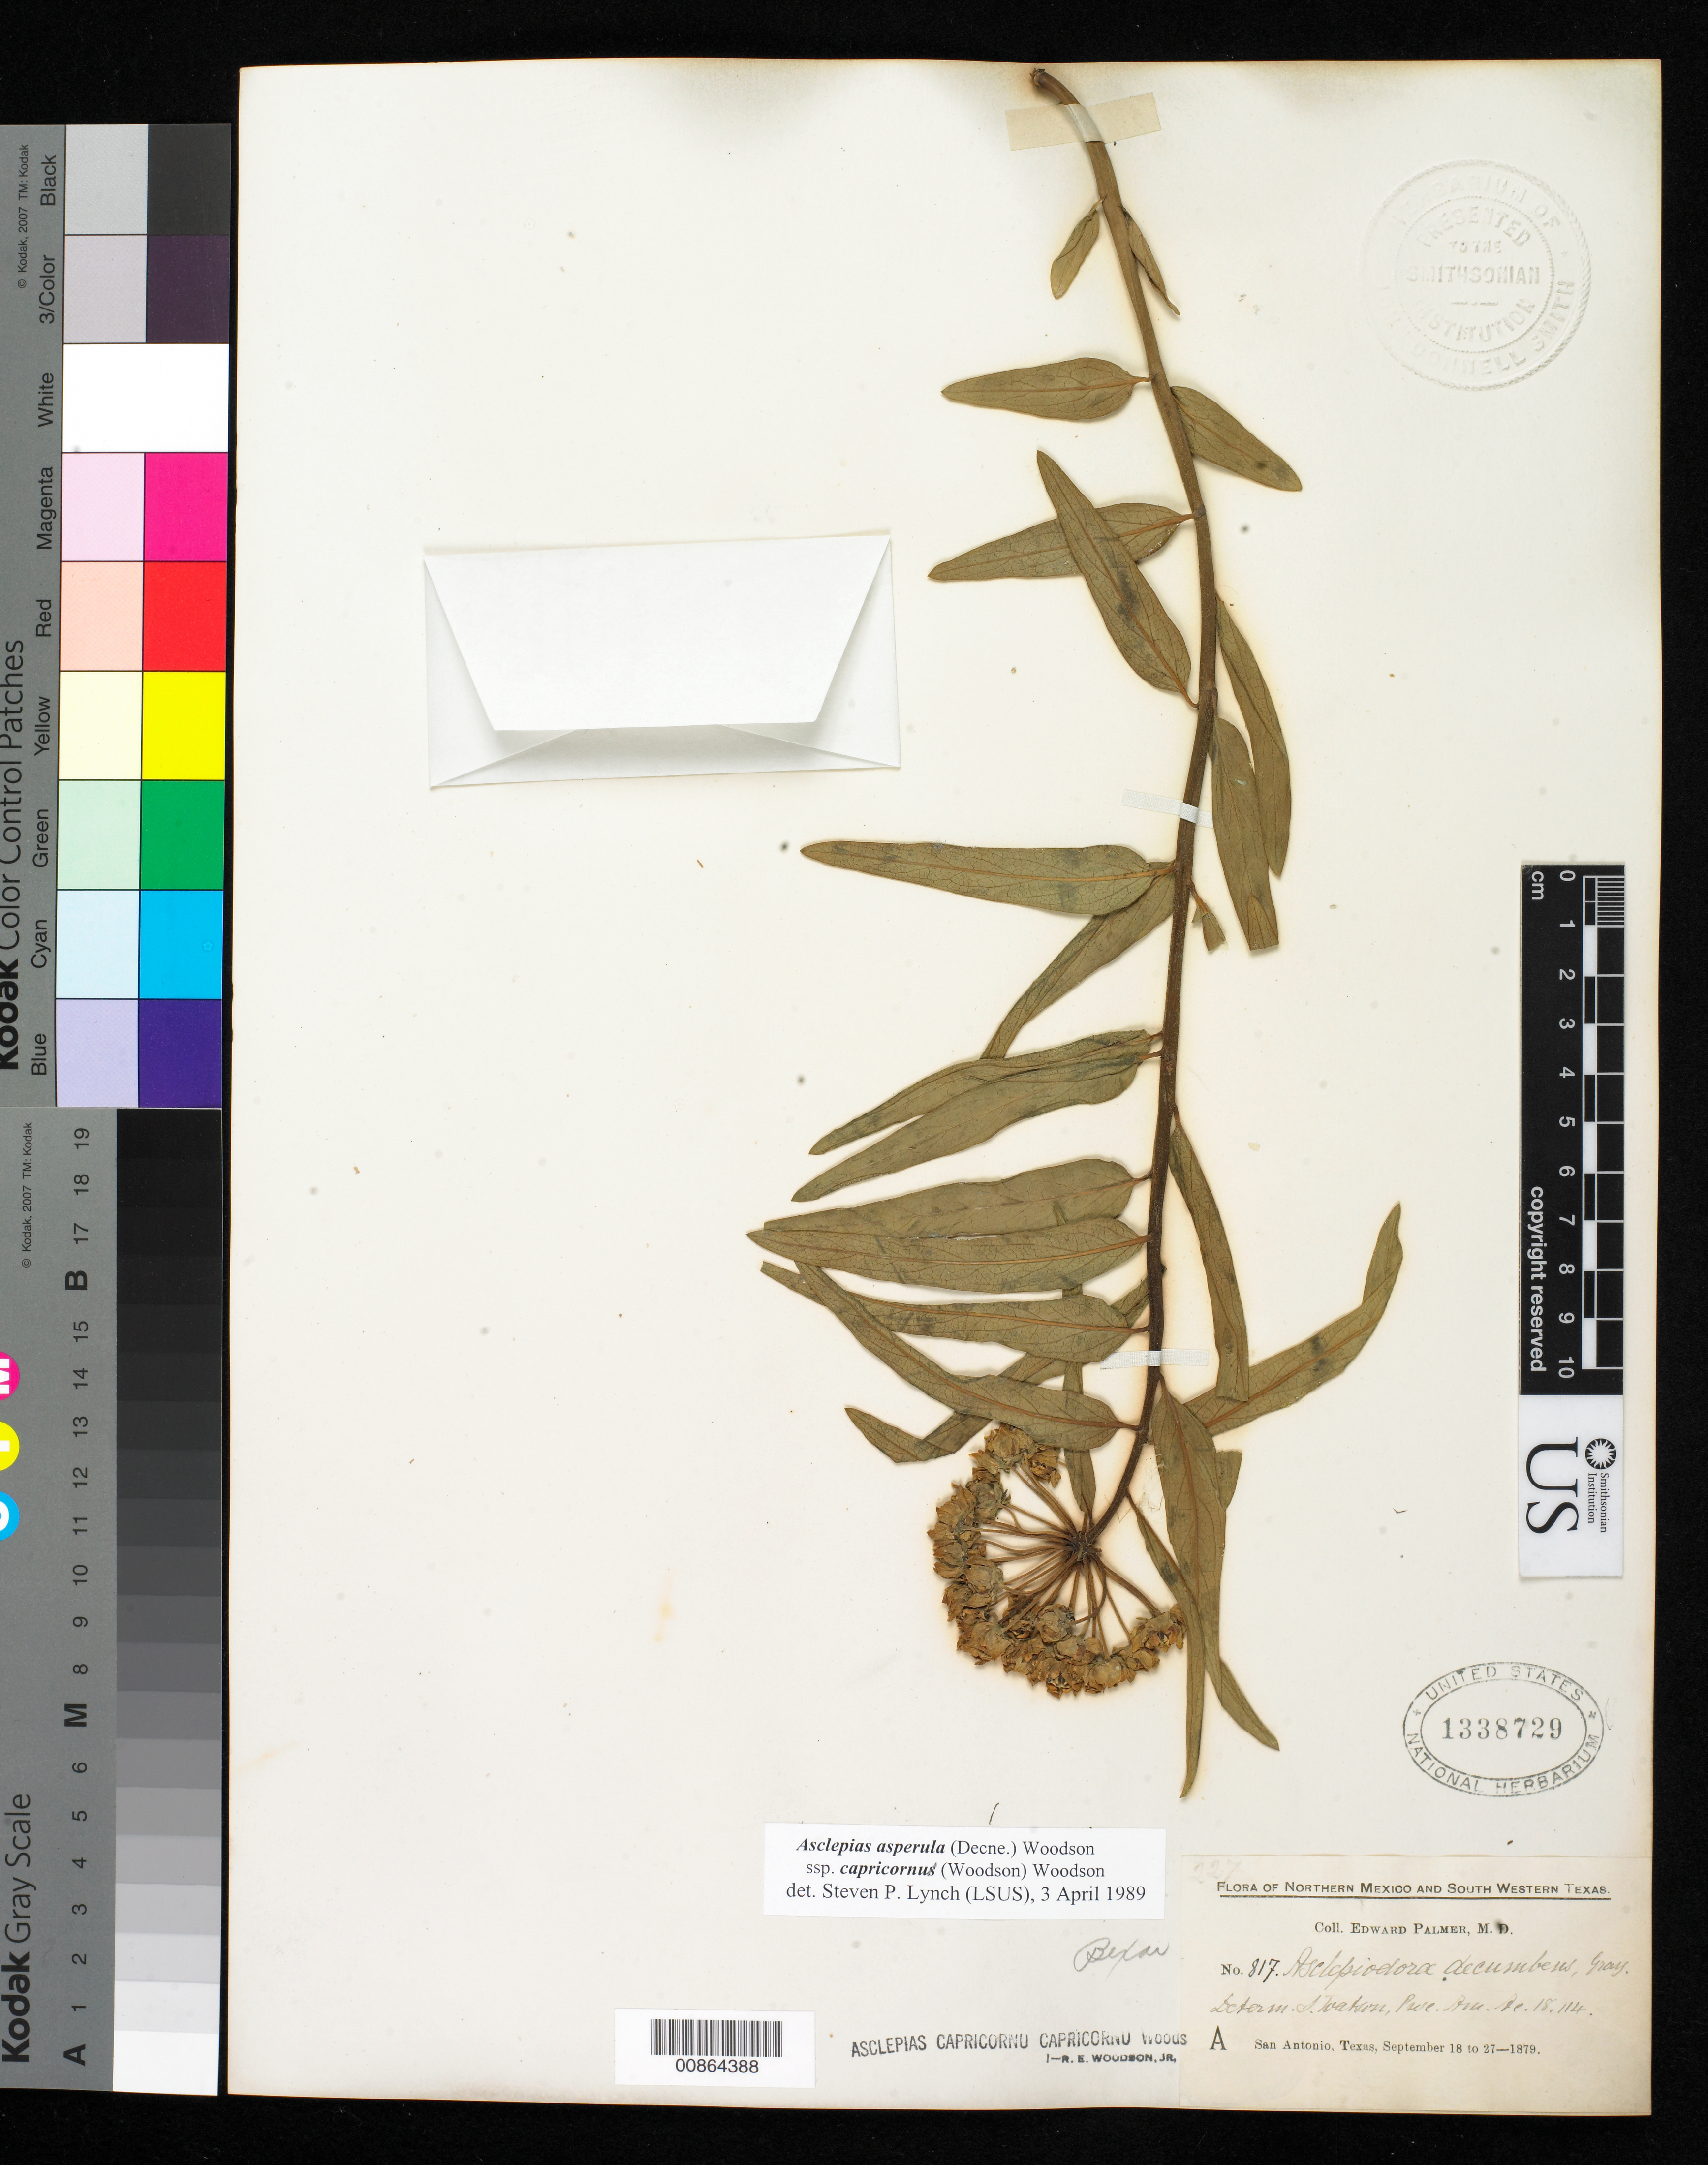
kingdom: Plantae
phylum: Tracheophyta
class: Magnoliopsida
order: Gentianales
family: Apocynaceae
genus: Asclepias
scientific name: Asclepias asperula subsp. capricornus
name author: Woodson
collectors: E. Palmer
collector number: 817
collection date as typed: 18 Sep 1879 to 27 Sep 1879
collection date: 1879-09-18/1879-09-27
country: United States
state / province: Texas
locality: A. San Antonio, Texas.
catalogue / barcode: US 1338729